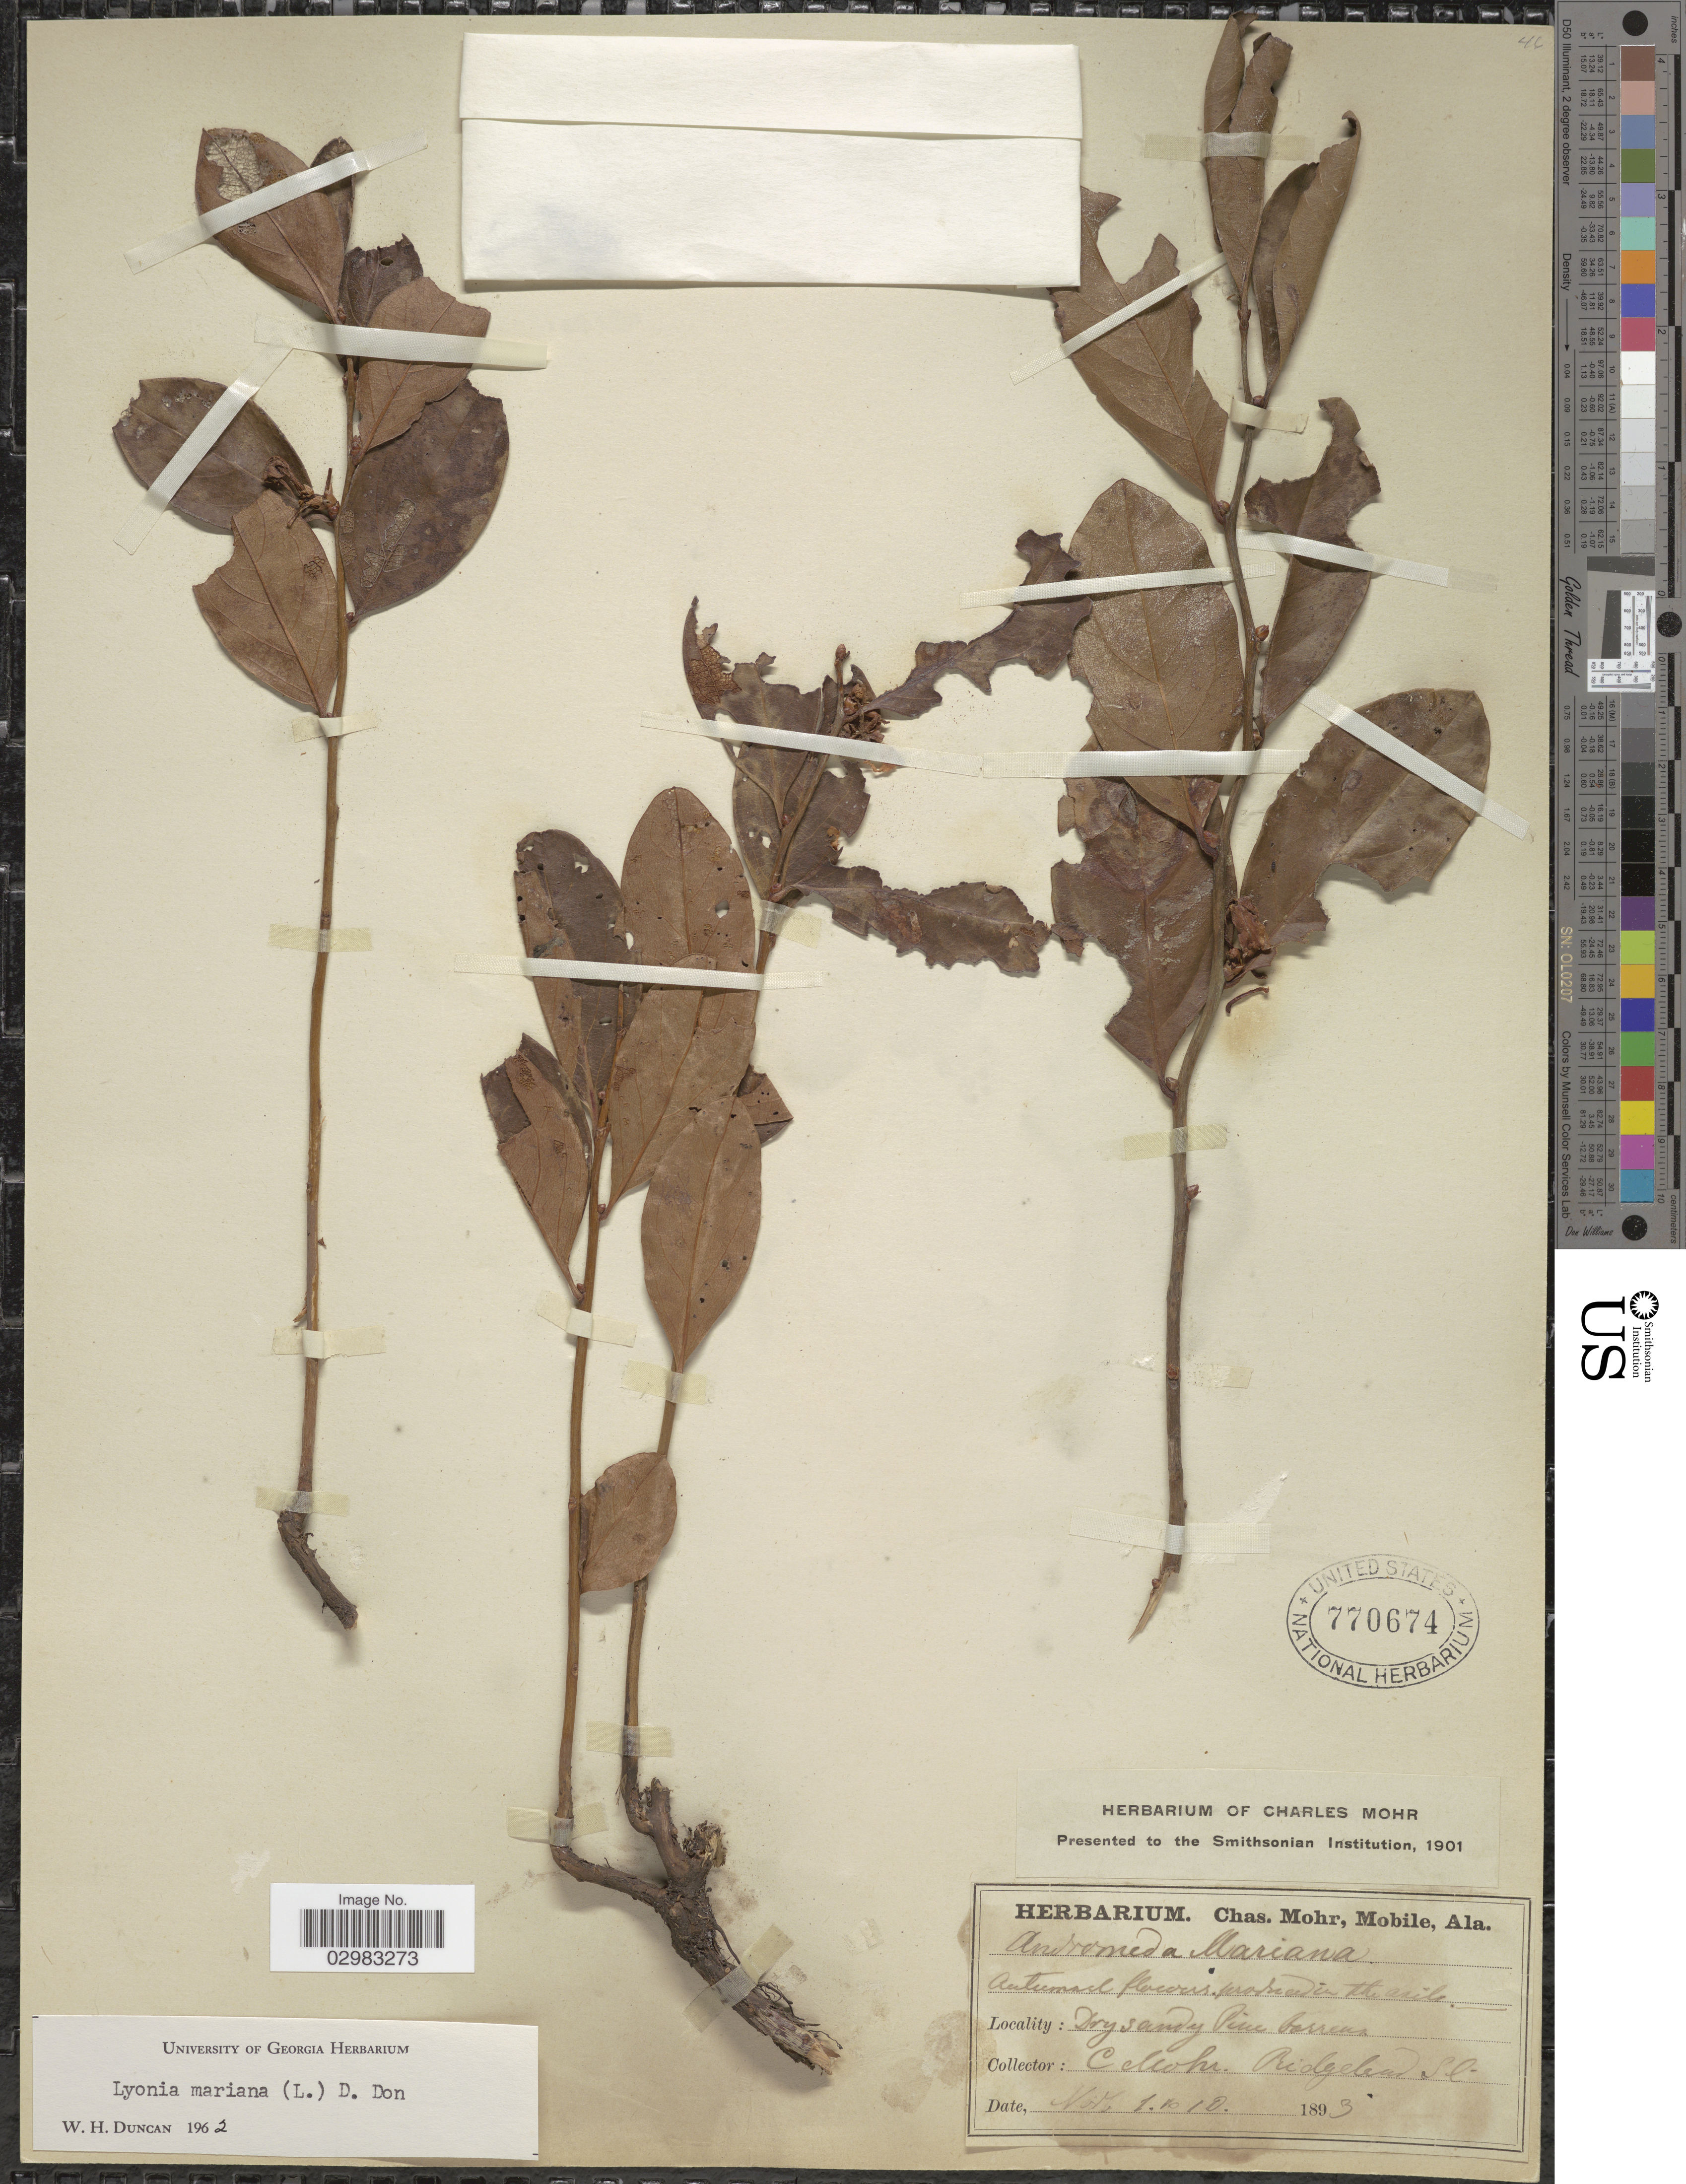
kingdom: Plantae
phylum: Tracheophyta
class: Magnoliopsida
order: Ericales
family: Ericaceae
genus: Lyonia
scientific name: Lyonia mariana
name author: (L.) D. Don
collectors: Mohr, C. T. (herbarium)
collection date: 1893-11-01/1893-11-10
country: United States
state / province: South Carolina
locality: Ridgeland.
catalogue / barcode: US 770674